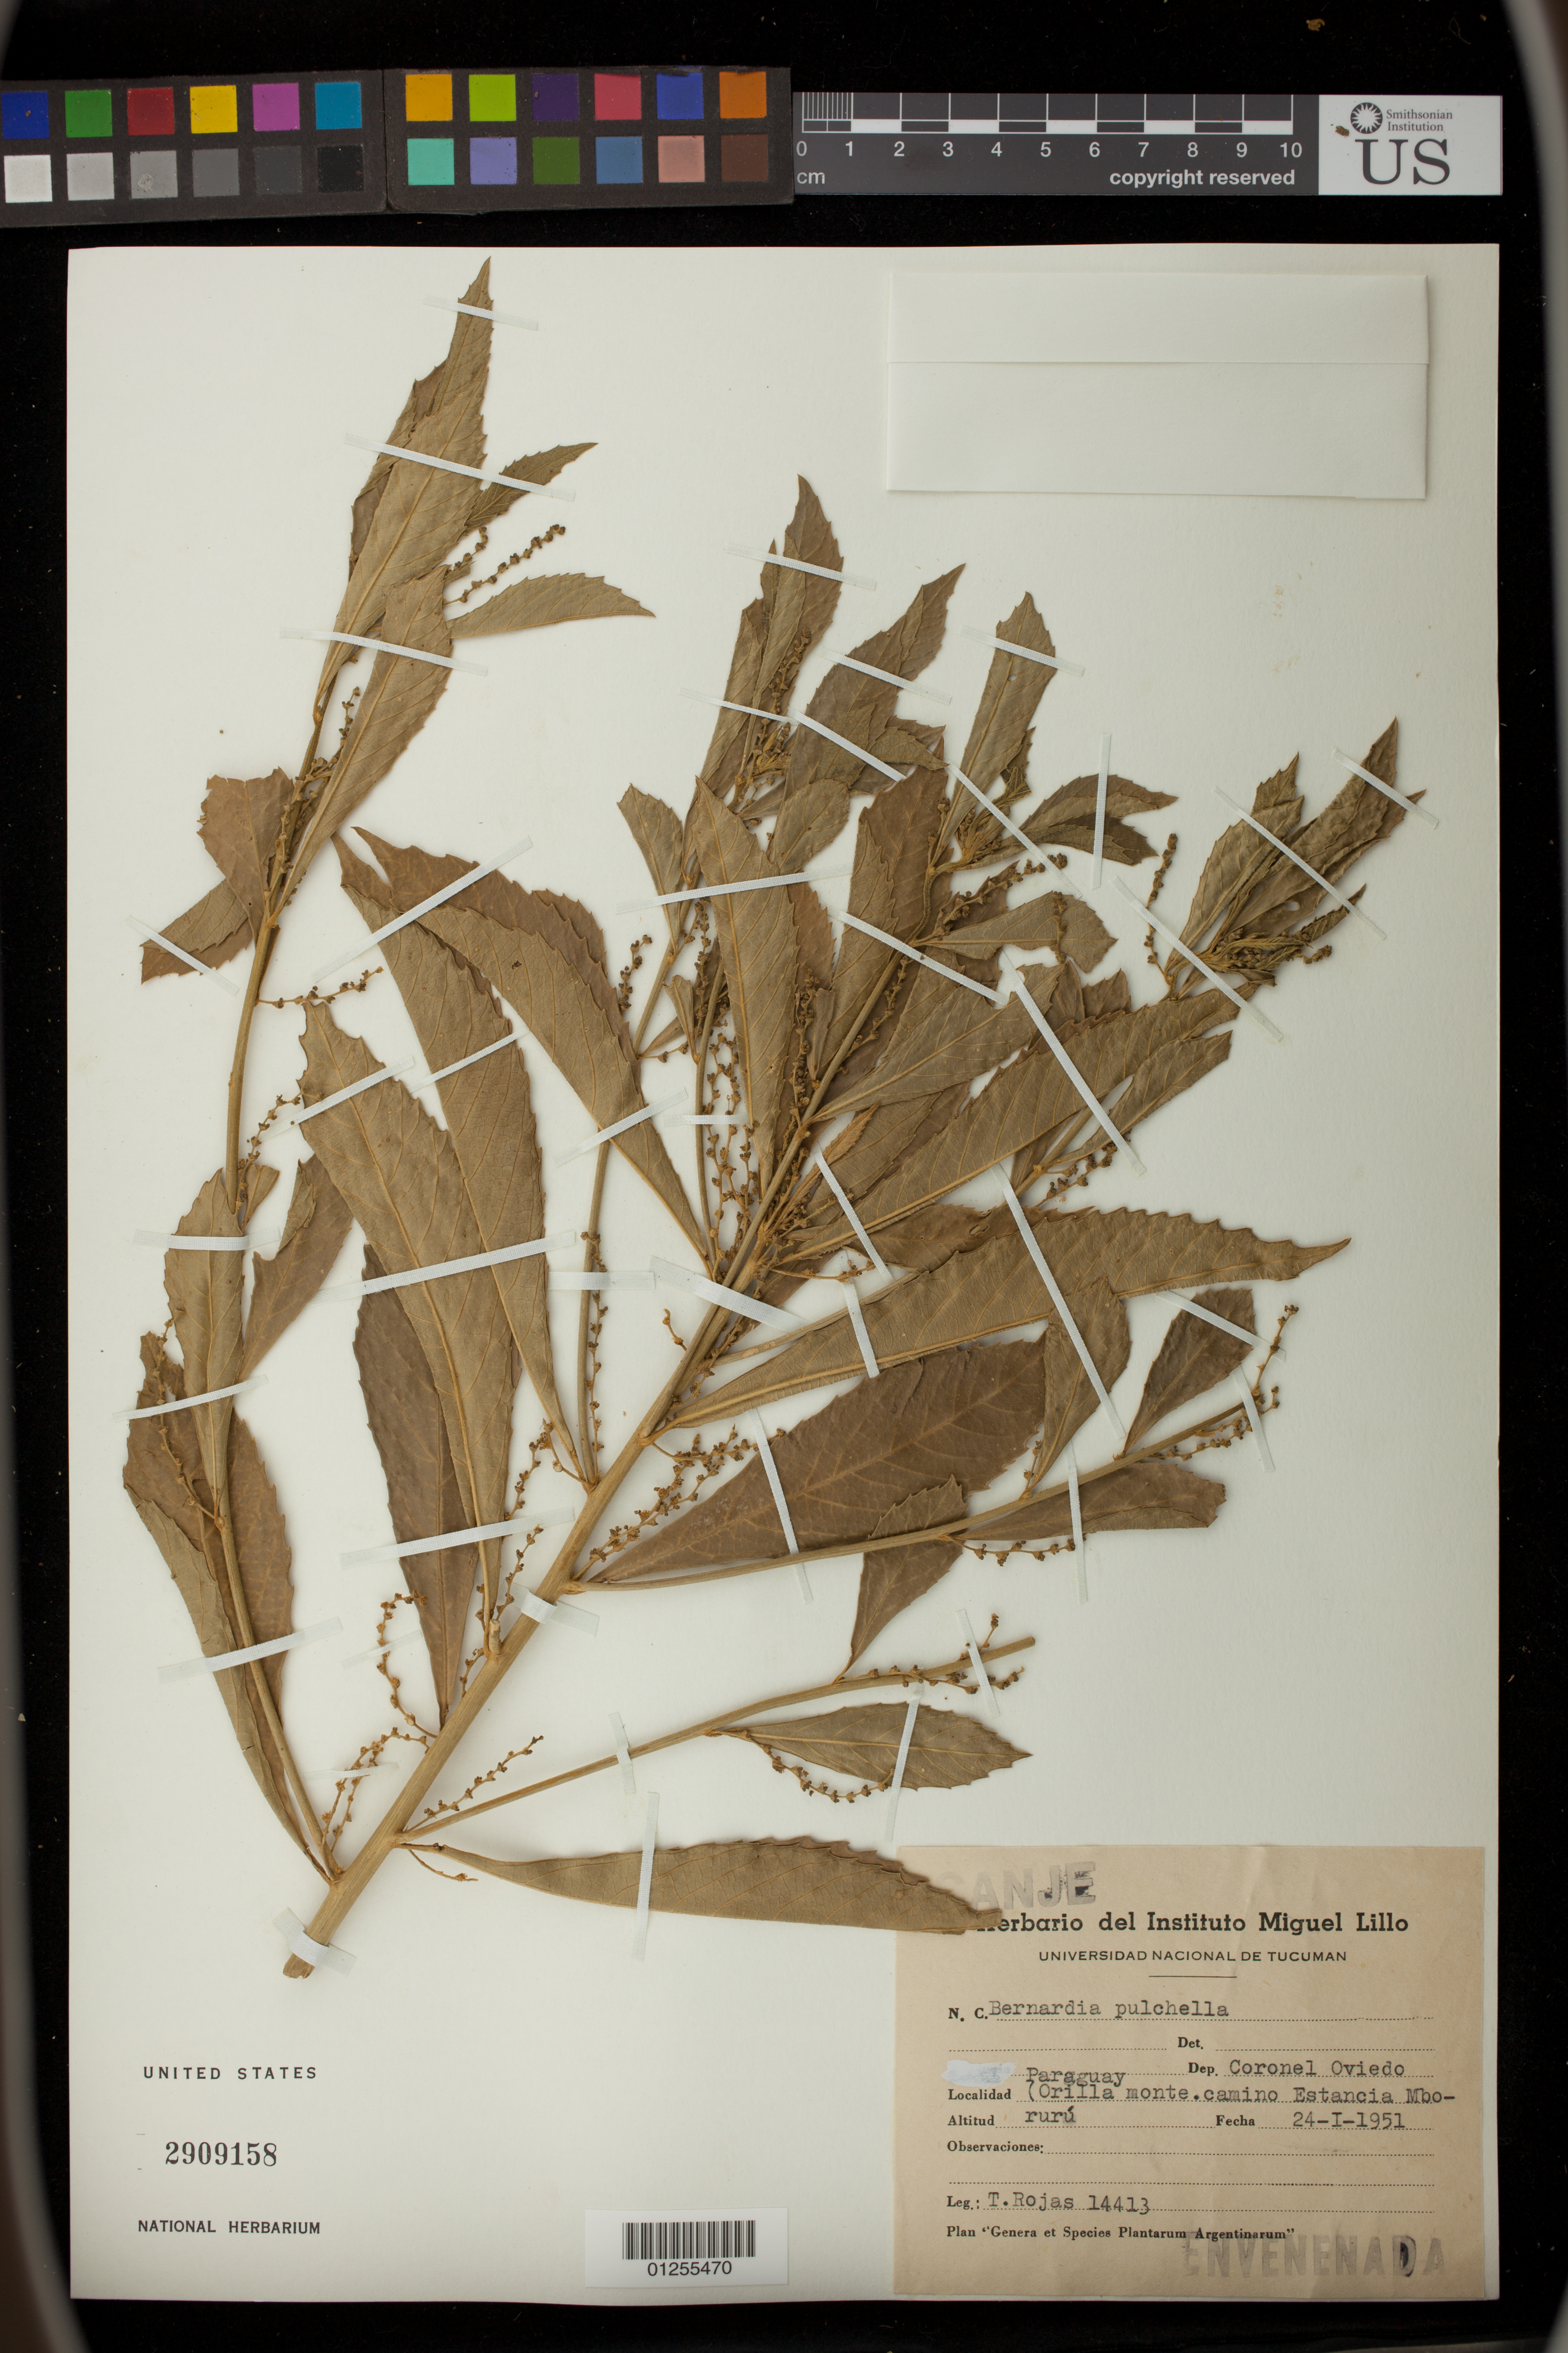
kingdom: Plantae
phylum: Tracheophyta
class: Magnoliopsida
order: Malpighiales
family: Euphorbiaceae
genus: Bernardia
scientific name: Bernardia pulchella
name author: (Baill.) Müll. Arg.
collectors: T. Rojas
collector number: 14413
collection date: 1951-01-24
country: Paraguay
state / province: Caaguazu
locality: Dep. Coronel Oviedo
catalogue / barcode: US 2909158